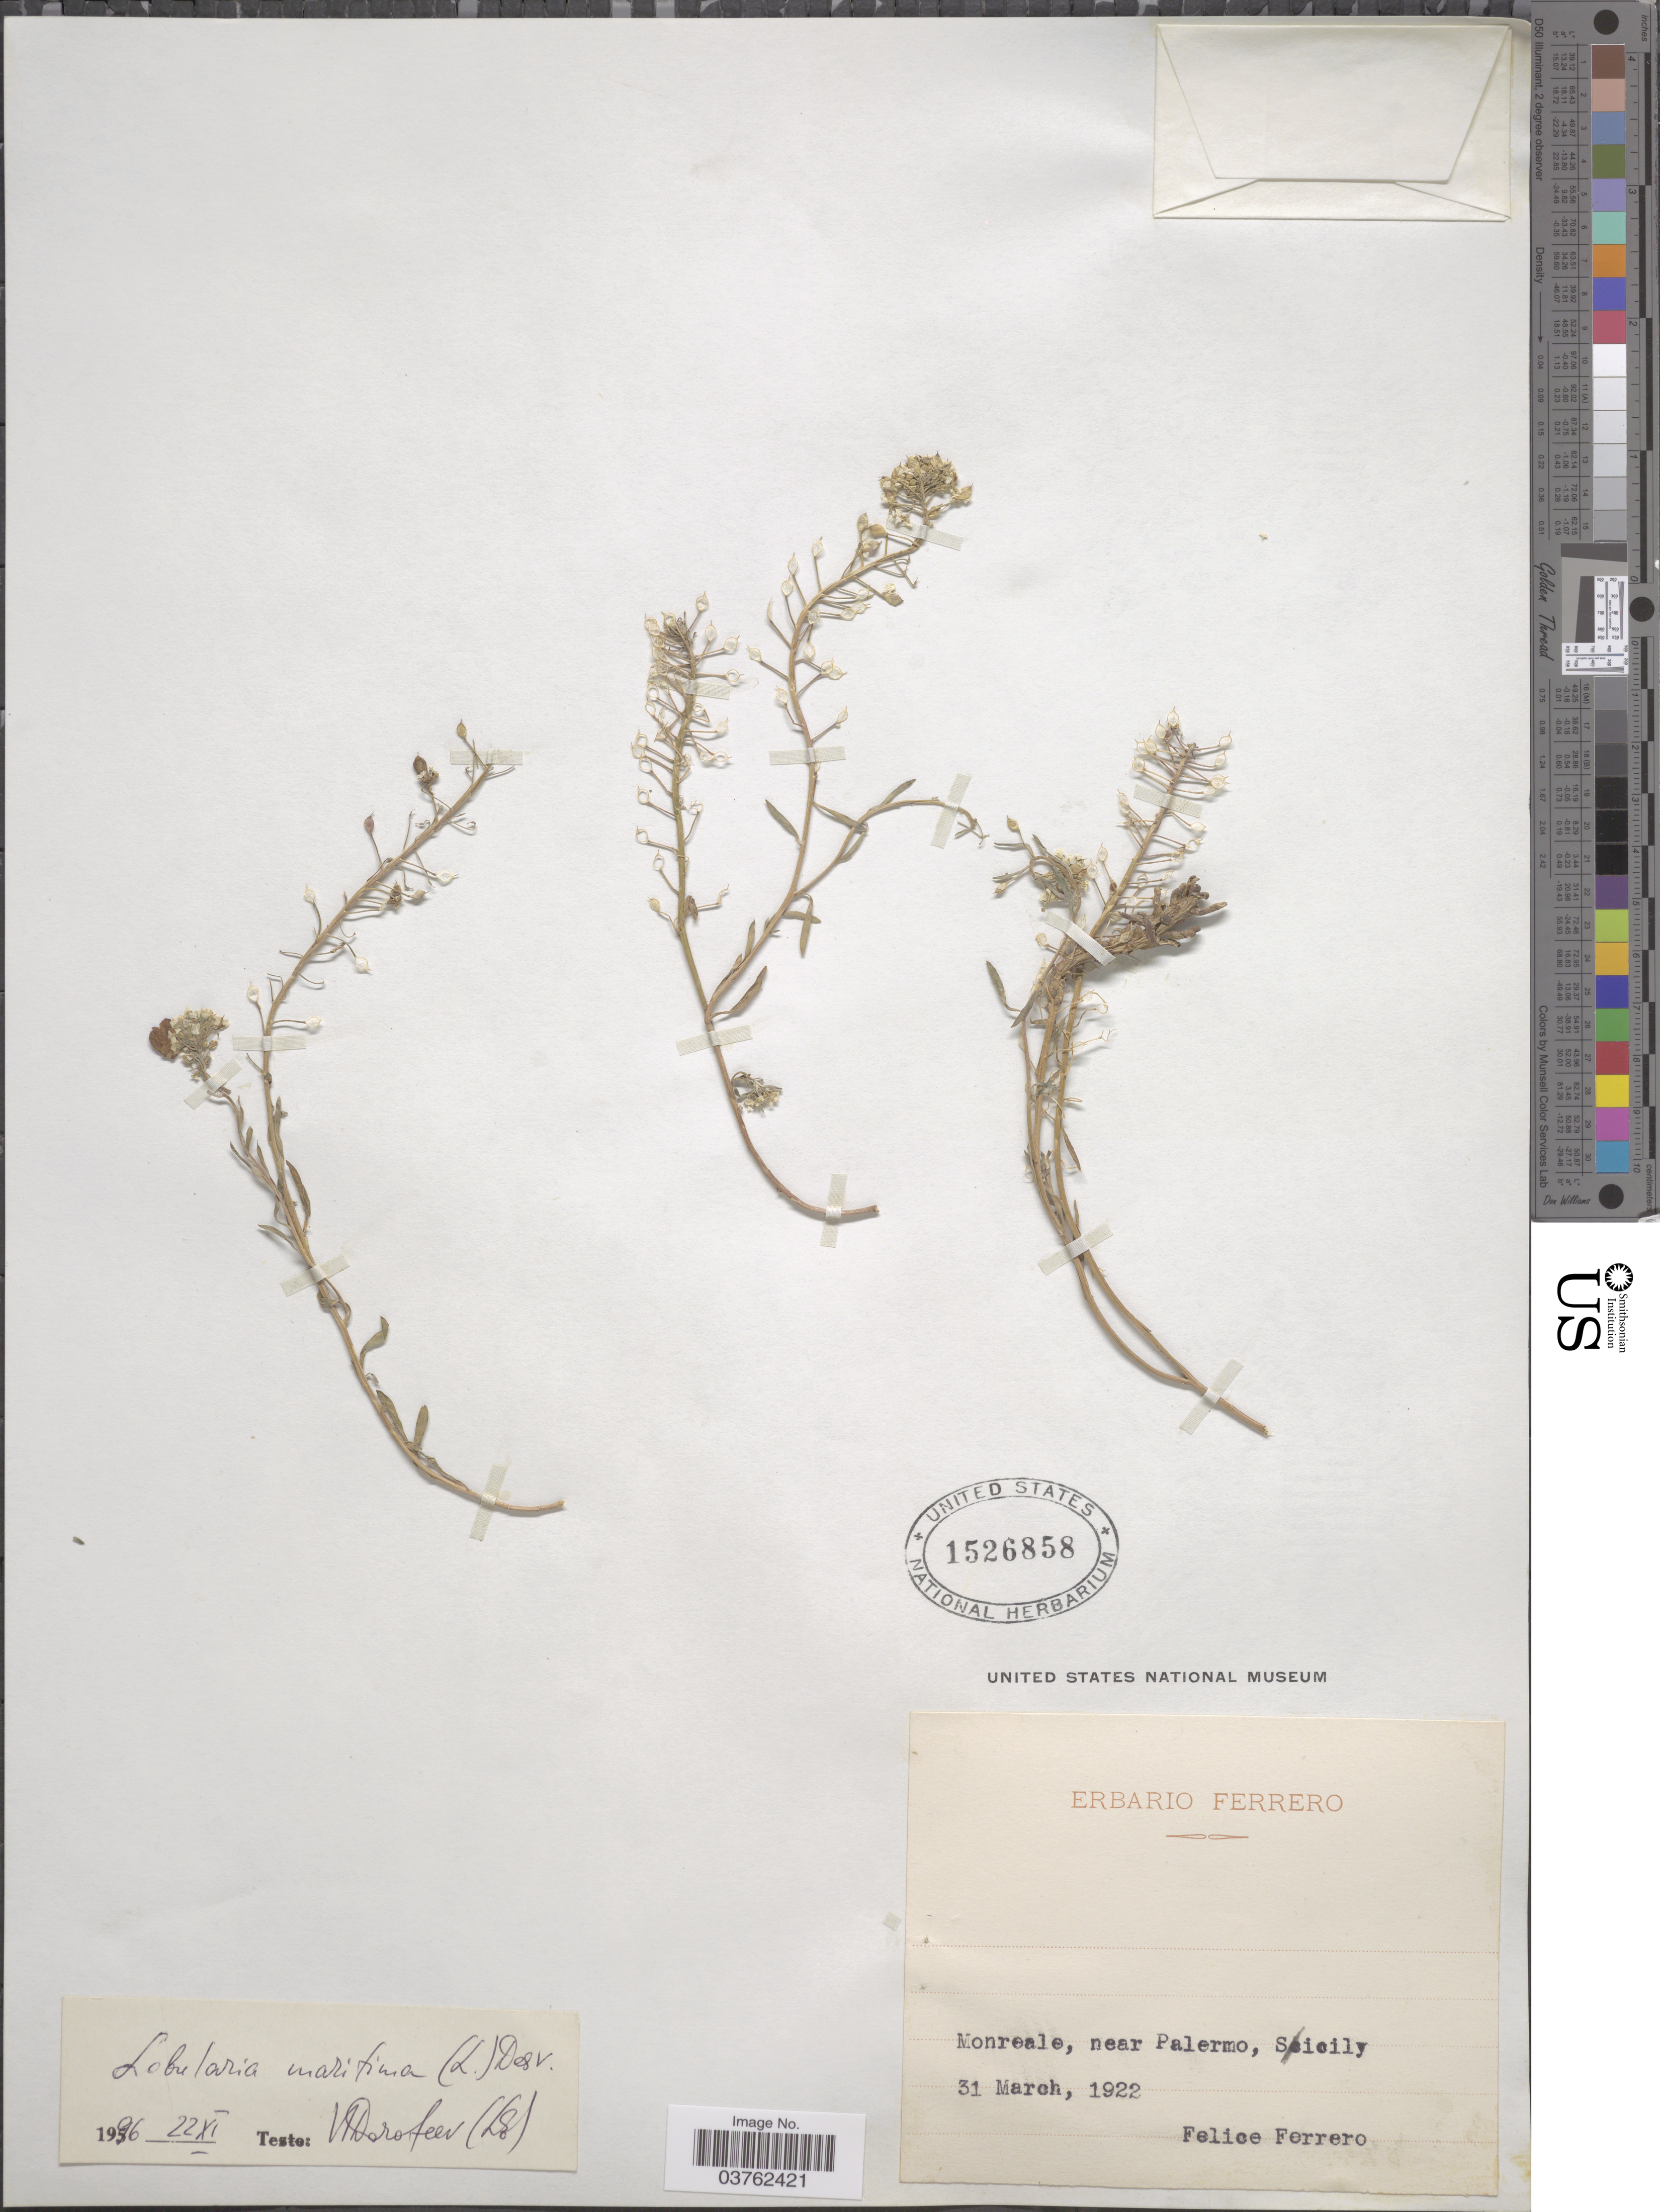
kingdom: Plantae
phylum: Tracheophyta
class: Magnoliopsida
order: Brassicales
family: Brassicaceae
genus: Lobularia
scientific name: Lobularia maritima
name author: (L.) Desv.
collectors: F. Ferrero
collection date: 1922-03-31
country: Italy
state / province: Siciliana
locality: Monreale, near Palermo, Sicily.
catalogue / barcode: US 1526858